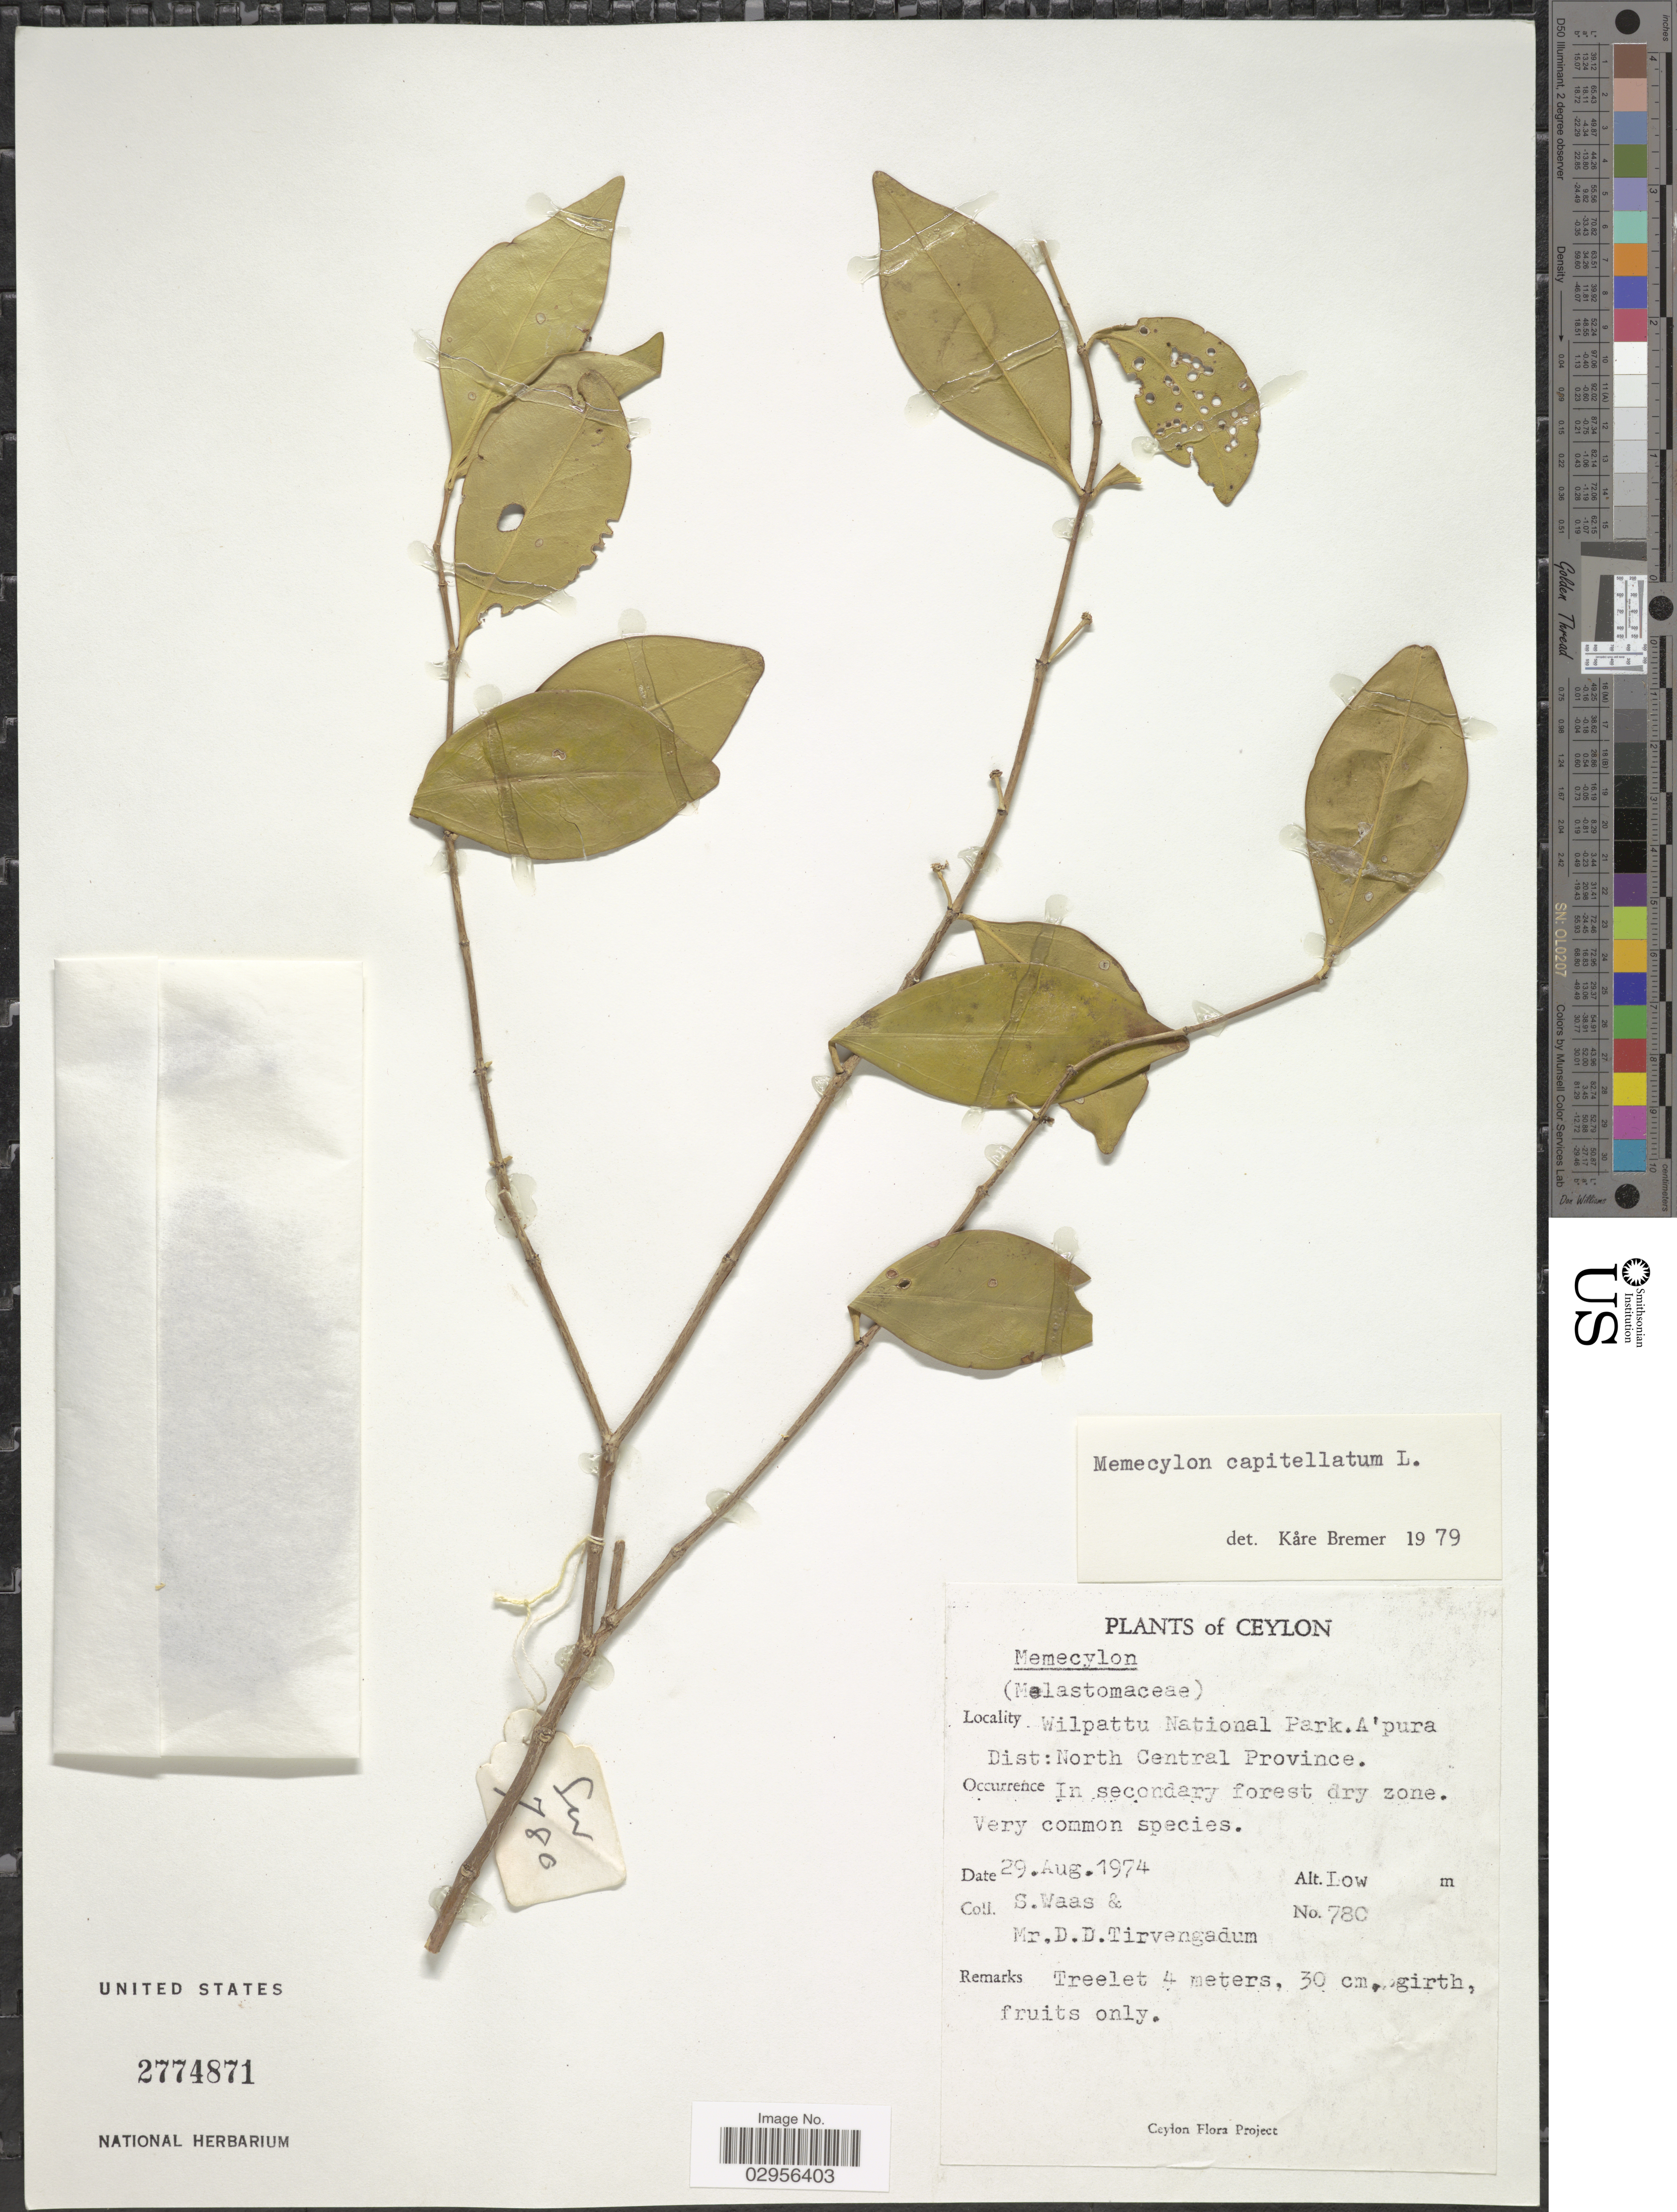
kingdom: Plantae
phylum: Tracheophyta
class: Magnoliopsida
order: Myrtales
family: Melastomataceae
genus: Memecylon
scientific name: Memecylon capitellatum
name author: L.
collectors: S. Waas & D. Tirvengadum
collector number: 780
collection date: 1974-08-29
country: Sri Lanka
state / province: North Central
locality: Ceylon. Wilpattu National Park. A'pura Dist.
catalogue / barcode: US 2774871